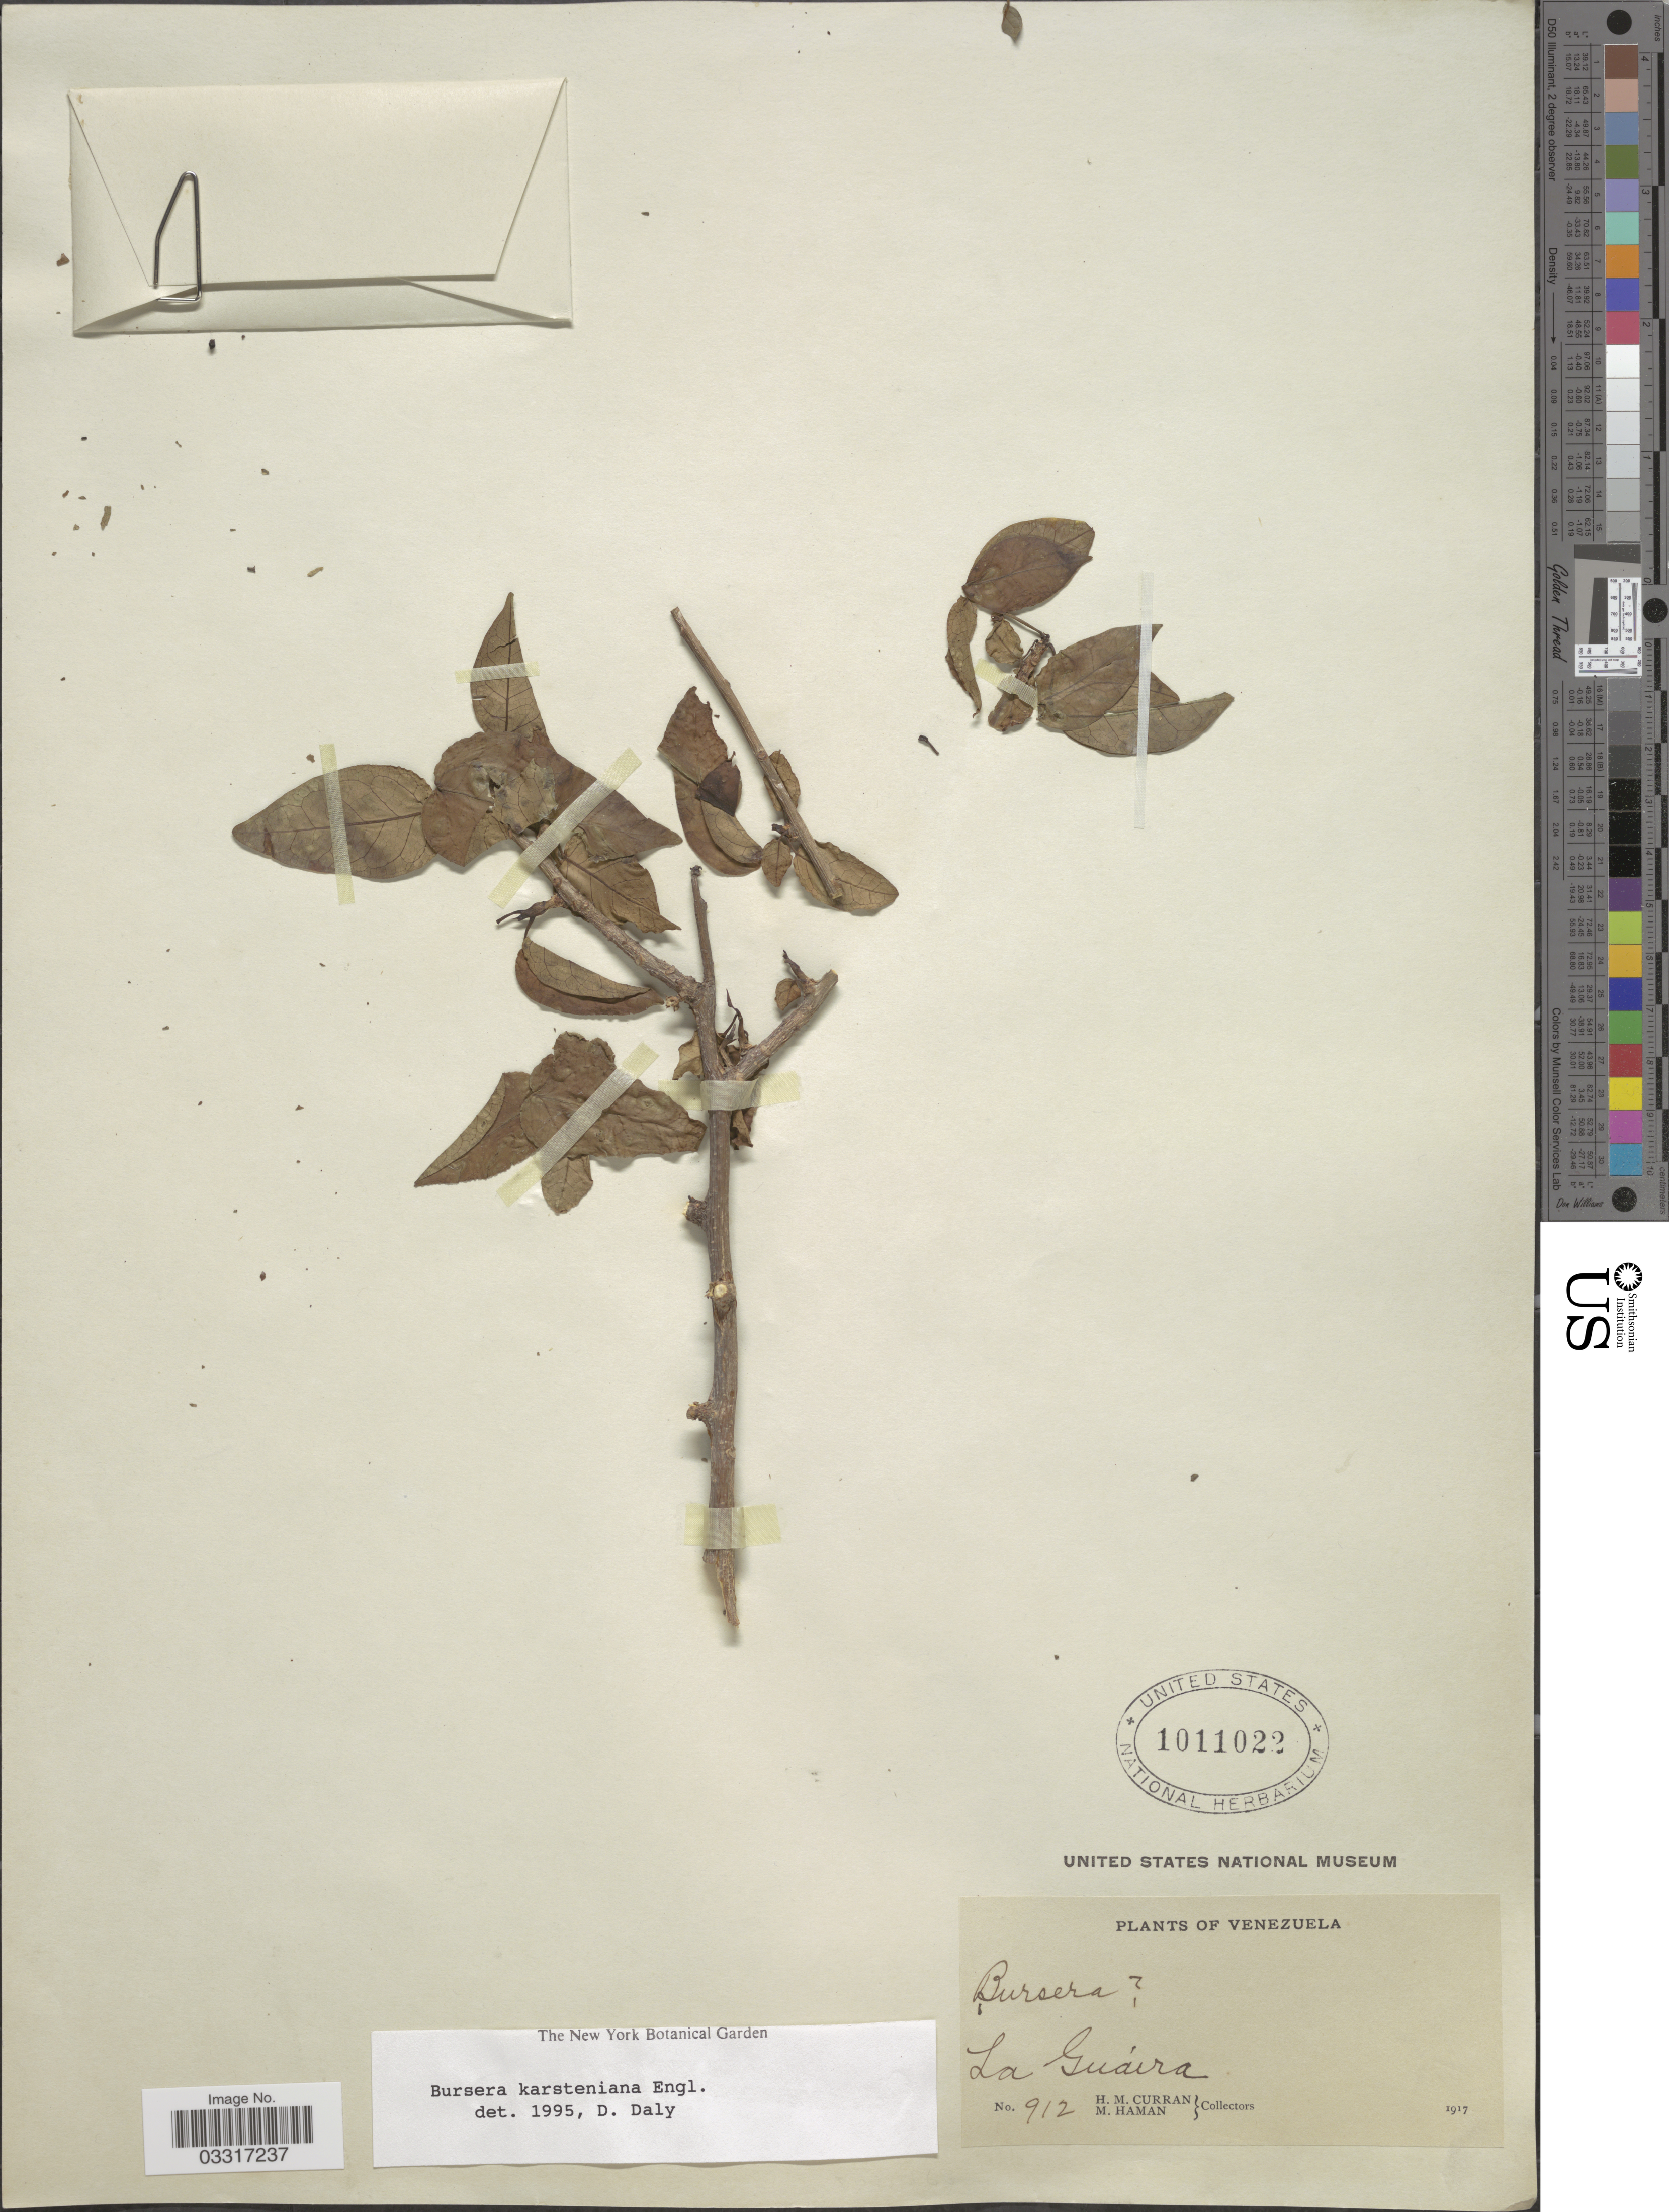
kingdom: Plantae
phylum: Tracheophyta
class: Magnoliopsida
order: Sapindales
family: Burseraceae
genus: Bursera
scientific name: Bursera karsteniana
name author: Engl.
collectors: H. M. Curran & M. Haman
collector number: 912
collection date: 1917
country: Venezuela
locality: La Guaira.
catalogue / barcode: US 1011022